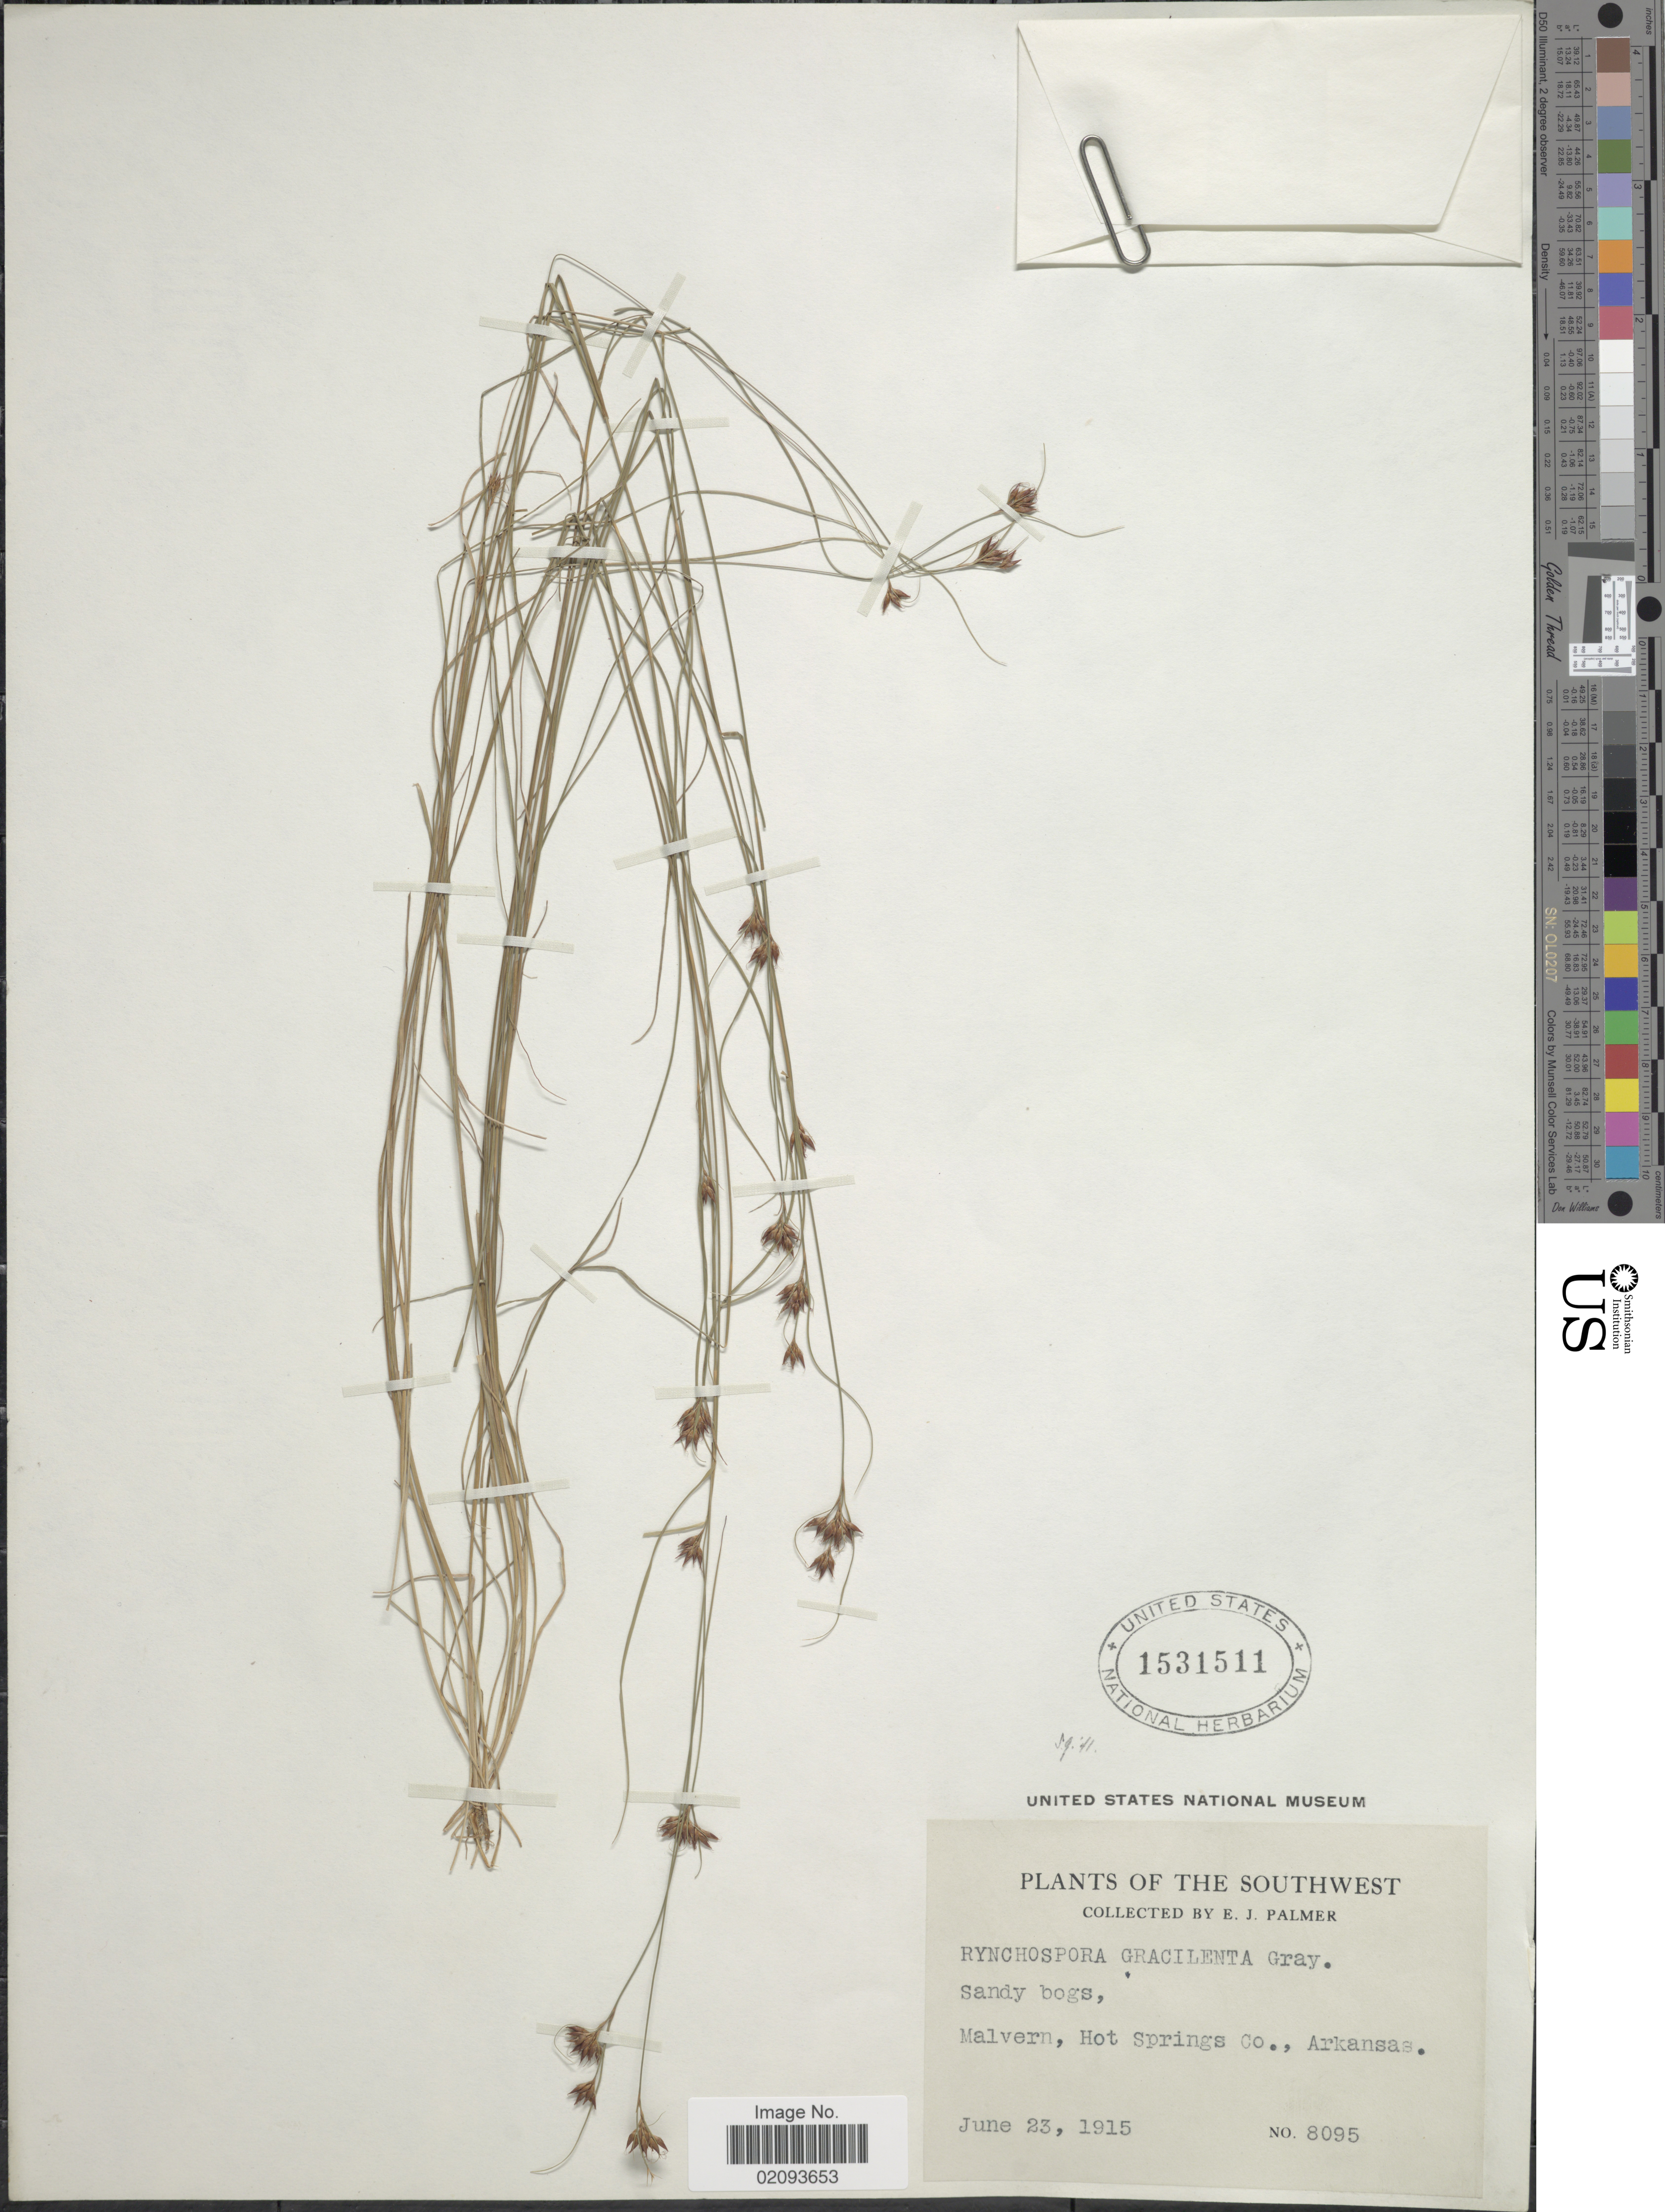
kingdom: Plantae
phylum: Tracheophyta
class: Liliopsida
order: Poales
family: Cyperaceae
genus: Rhynchospora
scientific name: Rhynchospora gracilenta A. Gray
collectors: E. J. Palmer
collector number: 8095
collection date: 1915-06-23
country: United States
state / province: Arkansas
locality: Southwest. Malvern, Hot Springs Co.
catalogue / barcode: US 1531511